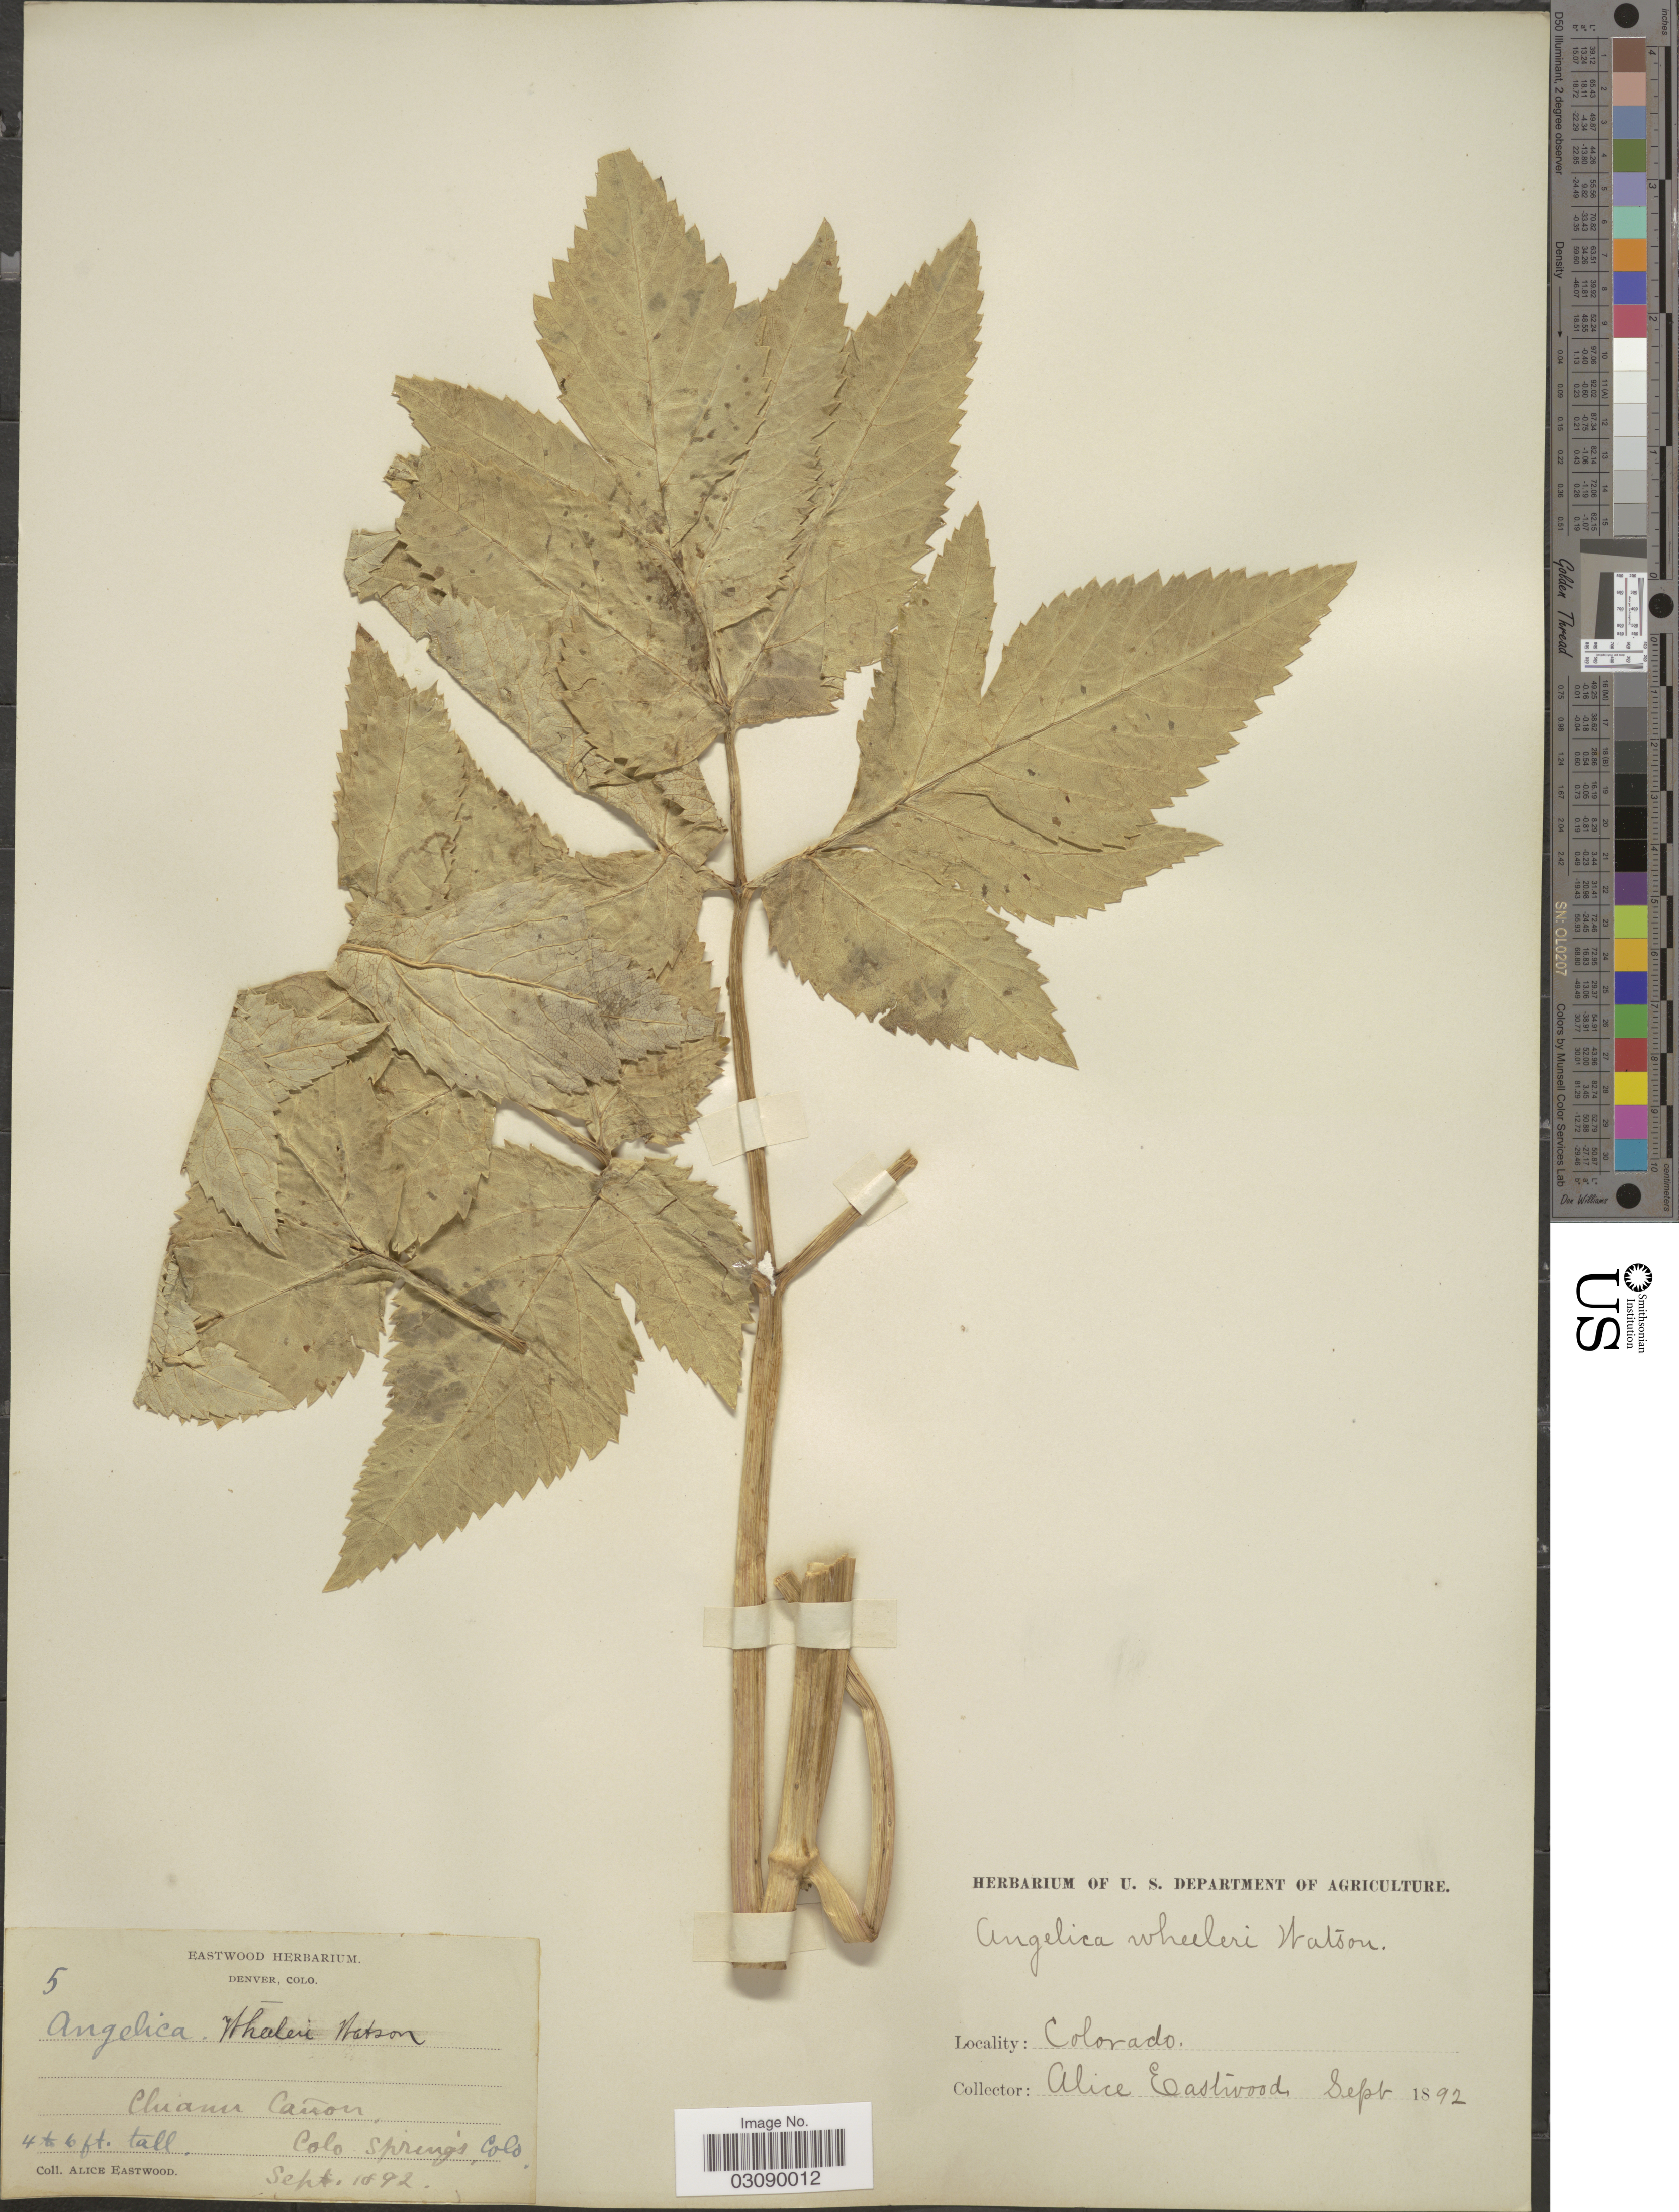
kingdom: Plantae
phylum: Tracheophyta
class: Magnoliopsida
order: Apiales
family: Apiaceae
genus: Angelica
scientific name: Angelica ampla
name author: A. Nelson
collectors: A. Eastwood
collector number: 5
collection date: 1892-09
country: United States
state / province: Colorado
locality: Chiann Cañon. Colo Springs.